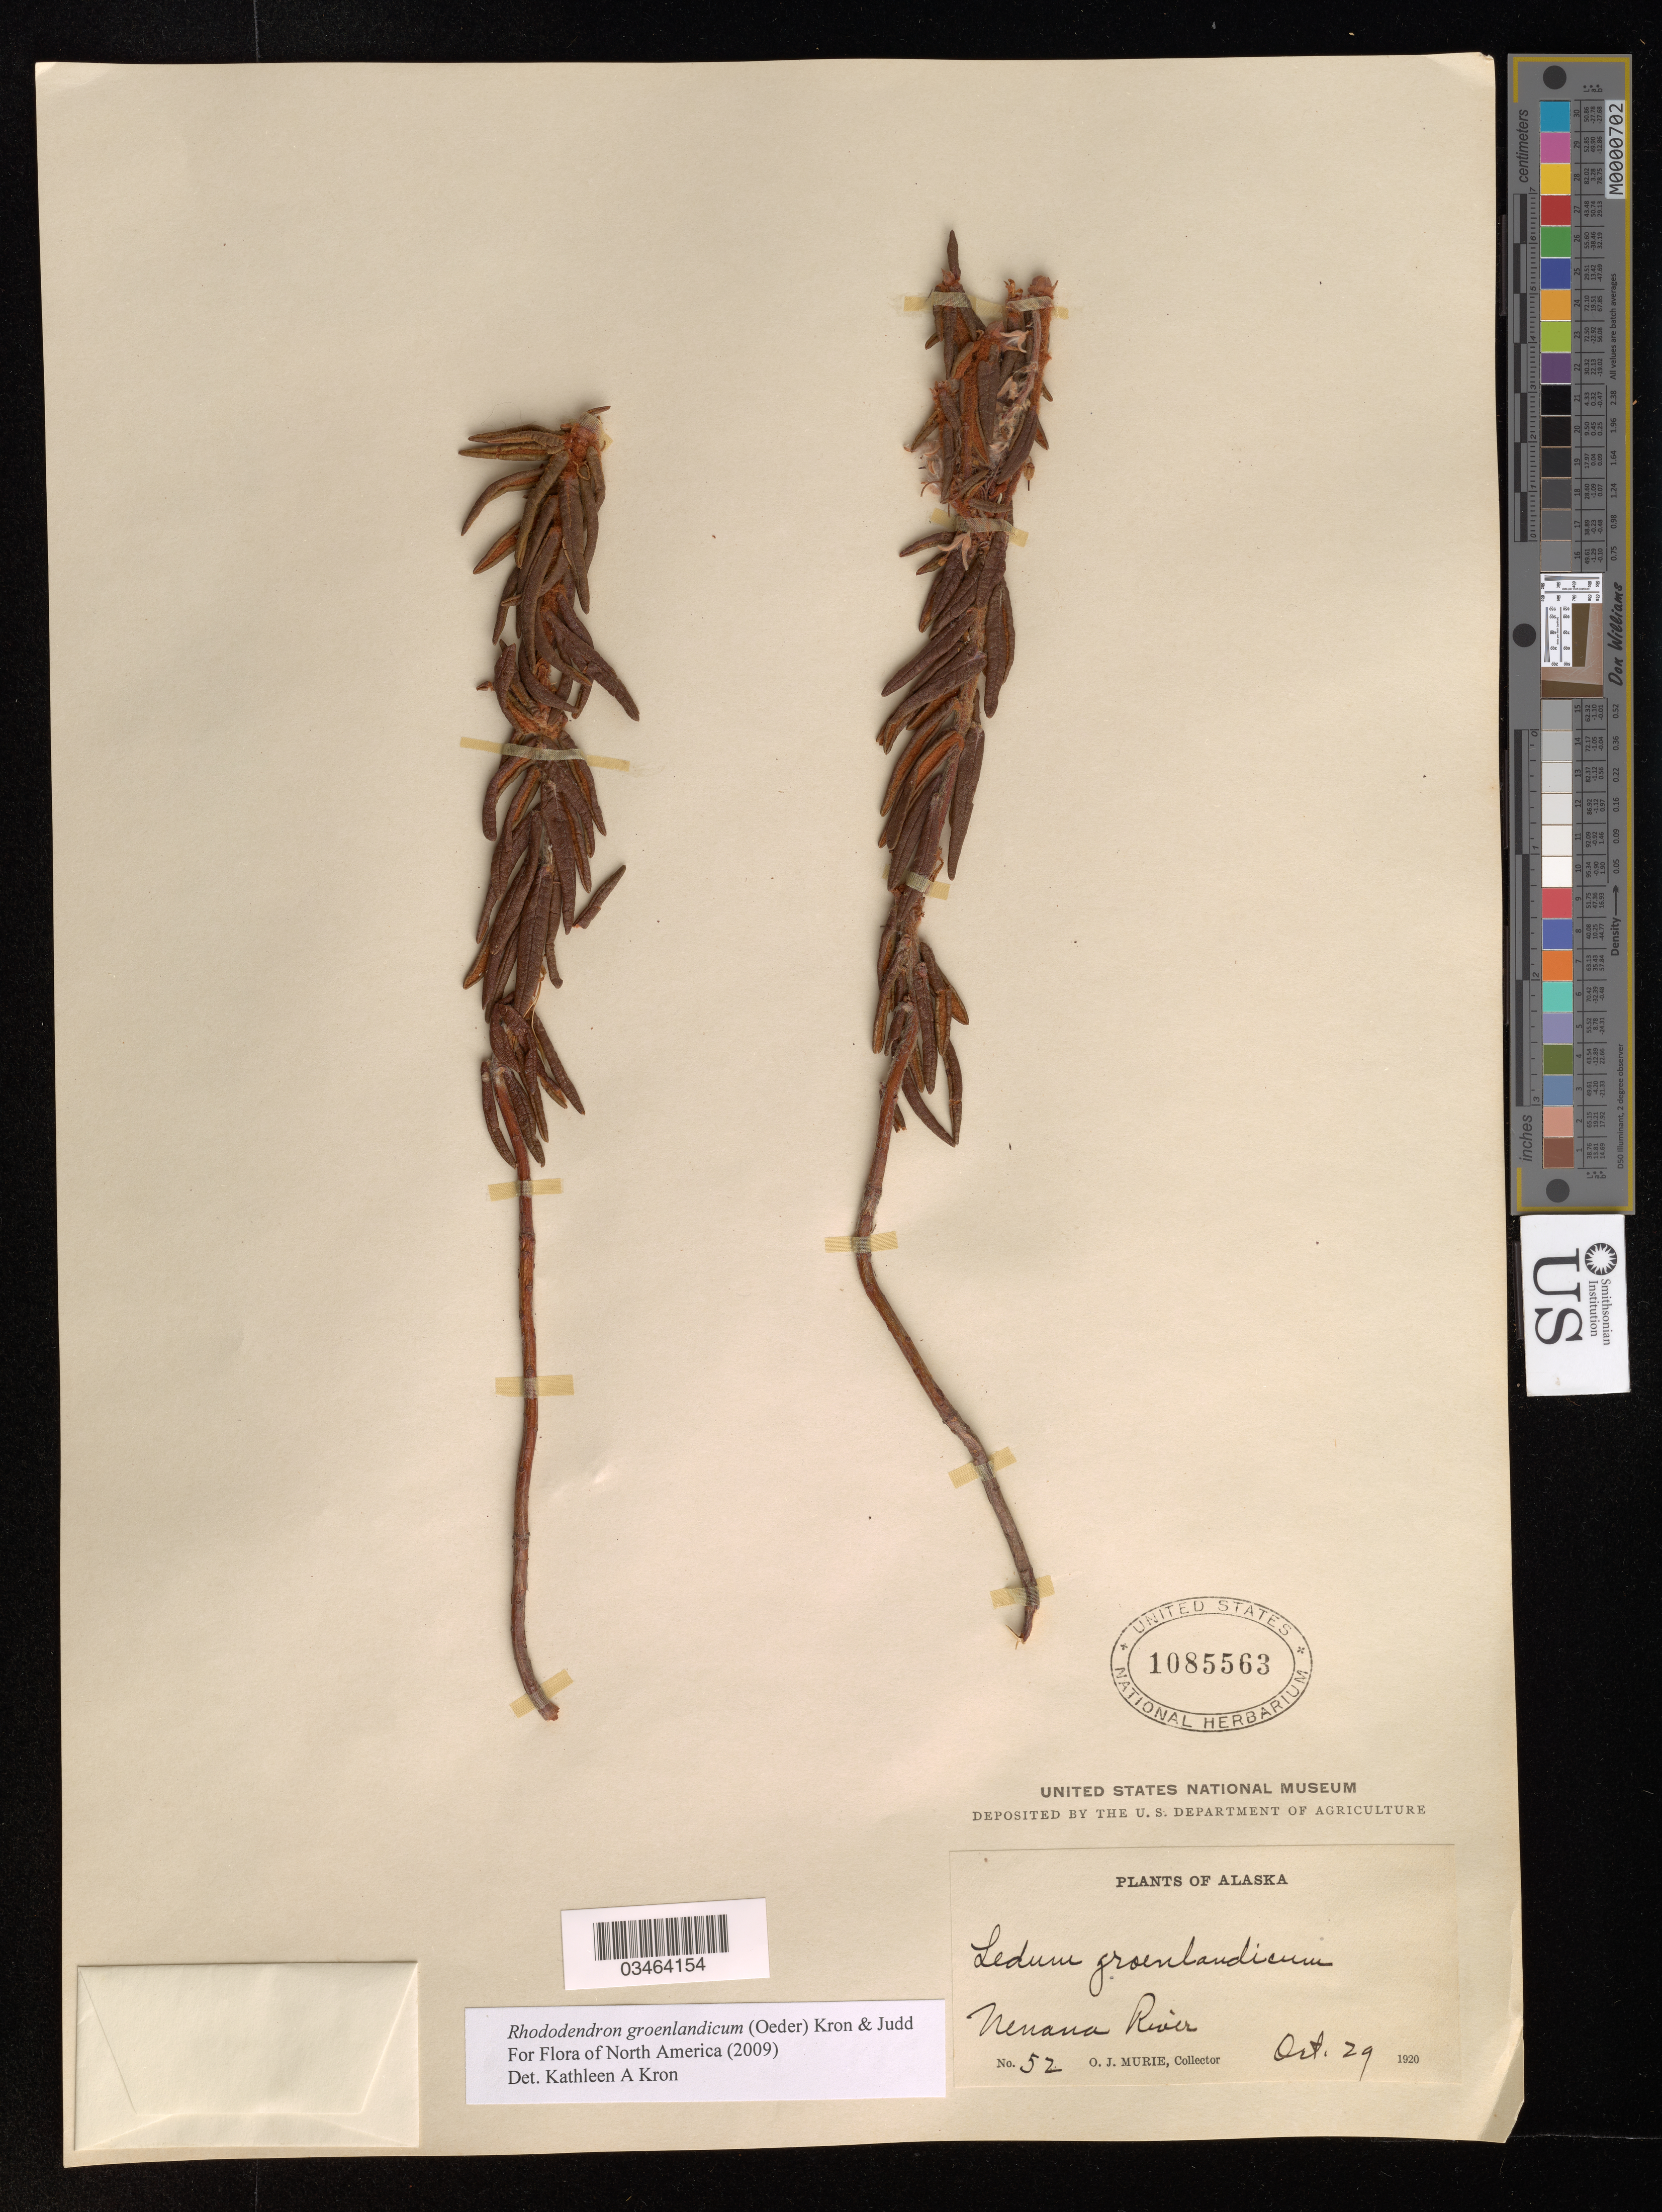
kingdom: Plantae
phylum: Tracheophyta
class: Magnoliopsida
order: Ericales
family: Ericaceae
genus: Rhododendron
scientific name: Rhododendron groenlandicum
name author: (Oeder) Kron & Judd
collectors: O. Murie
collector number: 52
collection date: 1920-10-29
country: United States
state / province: Alaska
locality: Nenana River.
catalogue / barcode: US 1085563